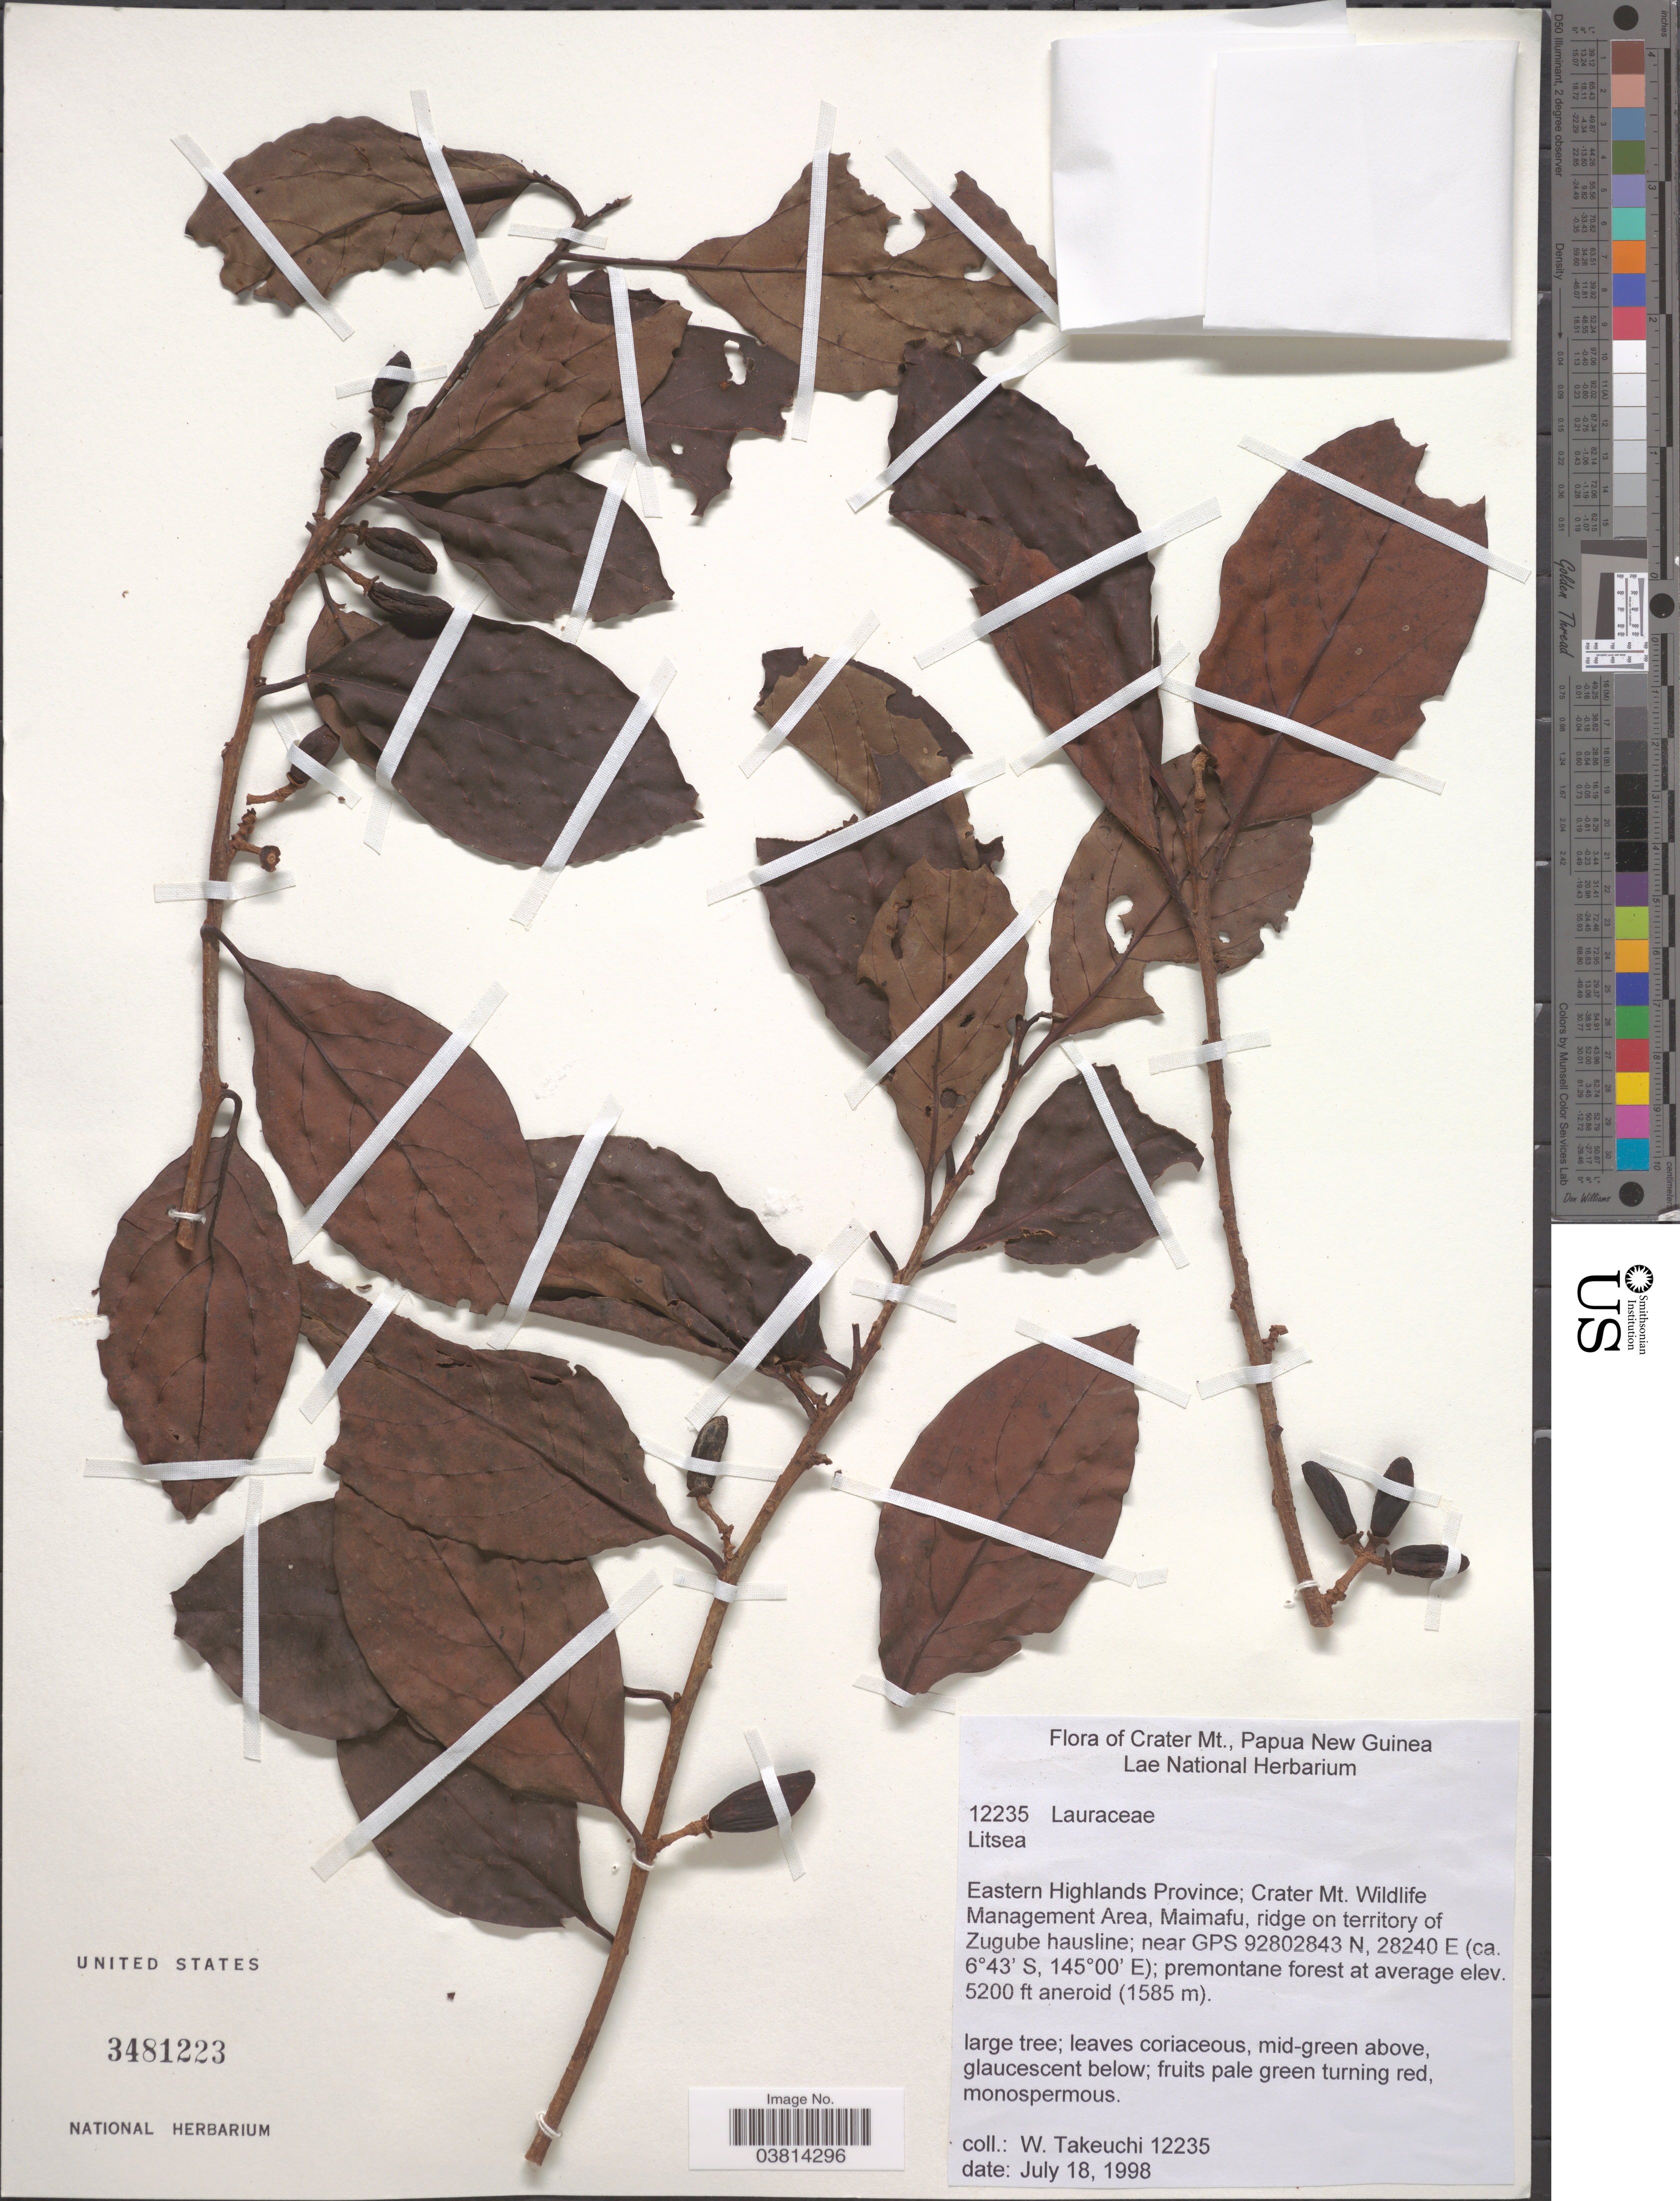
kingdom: Plantae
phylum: Tracheophyta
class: Magnoliopsida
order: Laurales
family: Lauraceae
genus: Litsea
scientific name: Litsea sp.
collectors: W. Takeuchi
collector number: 12235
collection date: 1998-07-18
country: Papua New Guinea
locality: Crater Mt. Eastern Highlands Province; Crater Mt. Wildlife Management Area, Maimafu, ridge on territory of Zugube hausline; near GPS 92802843 N, 28240 E.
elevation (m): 1585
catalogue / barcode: US 3481223